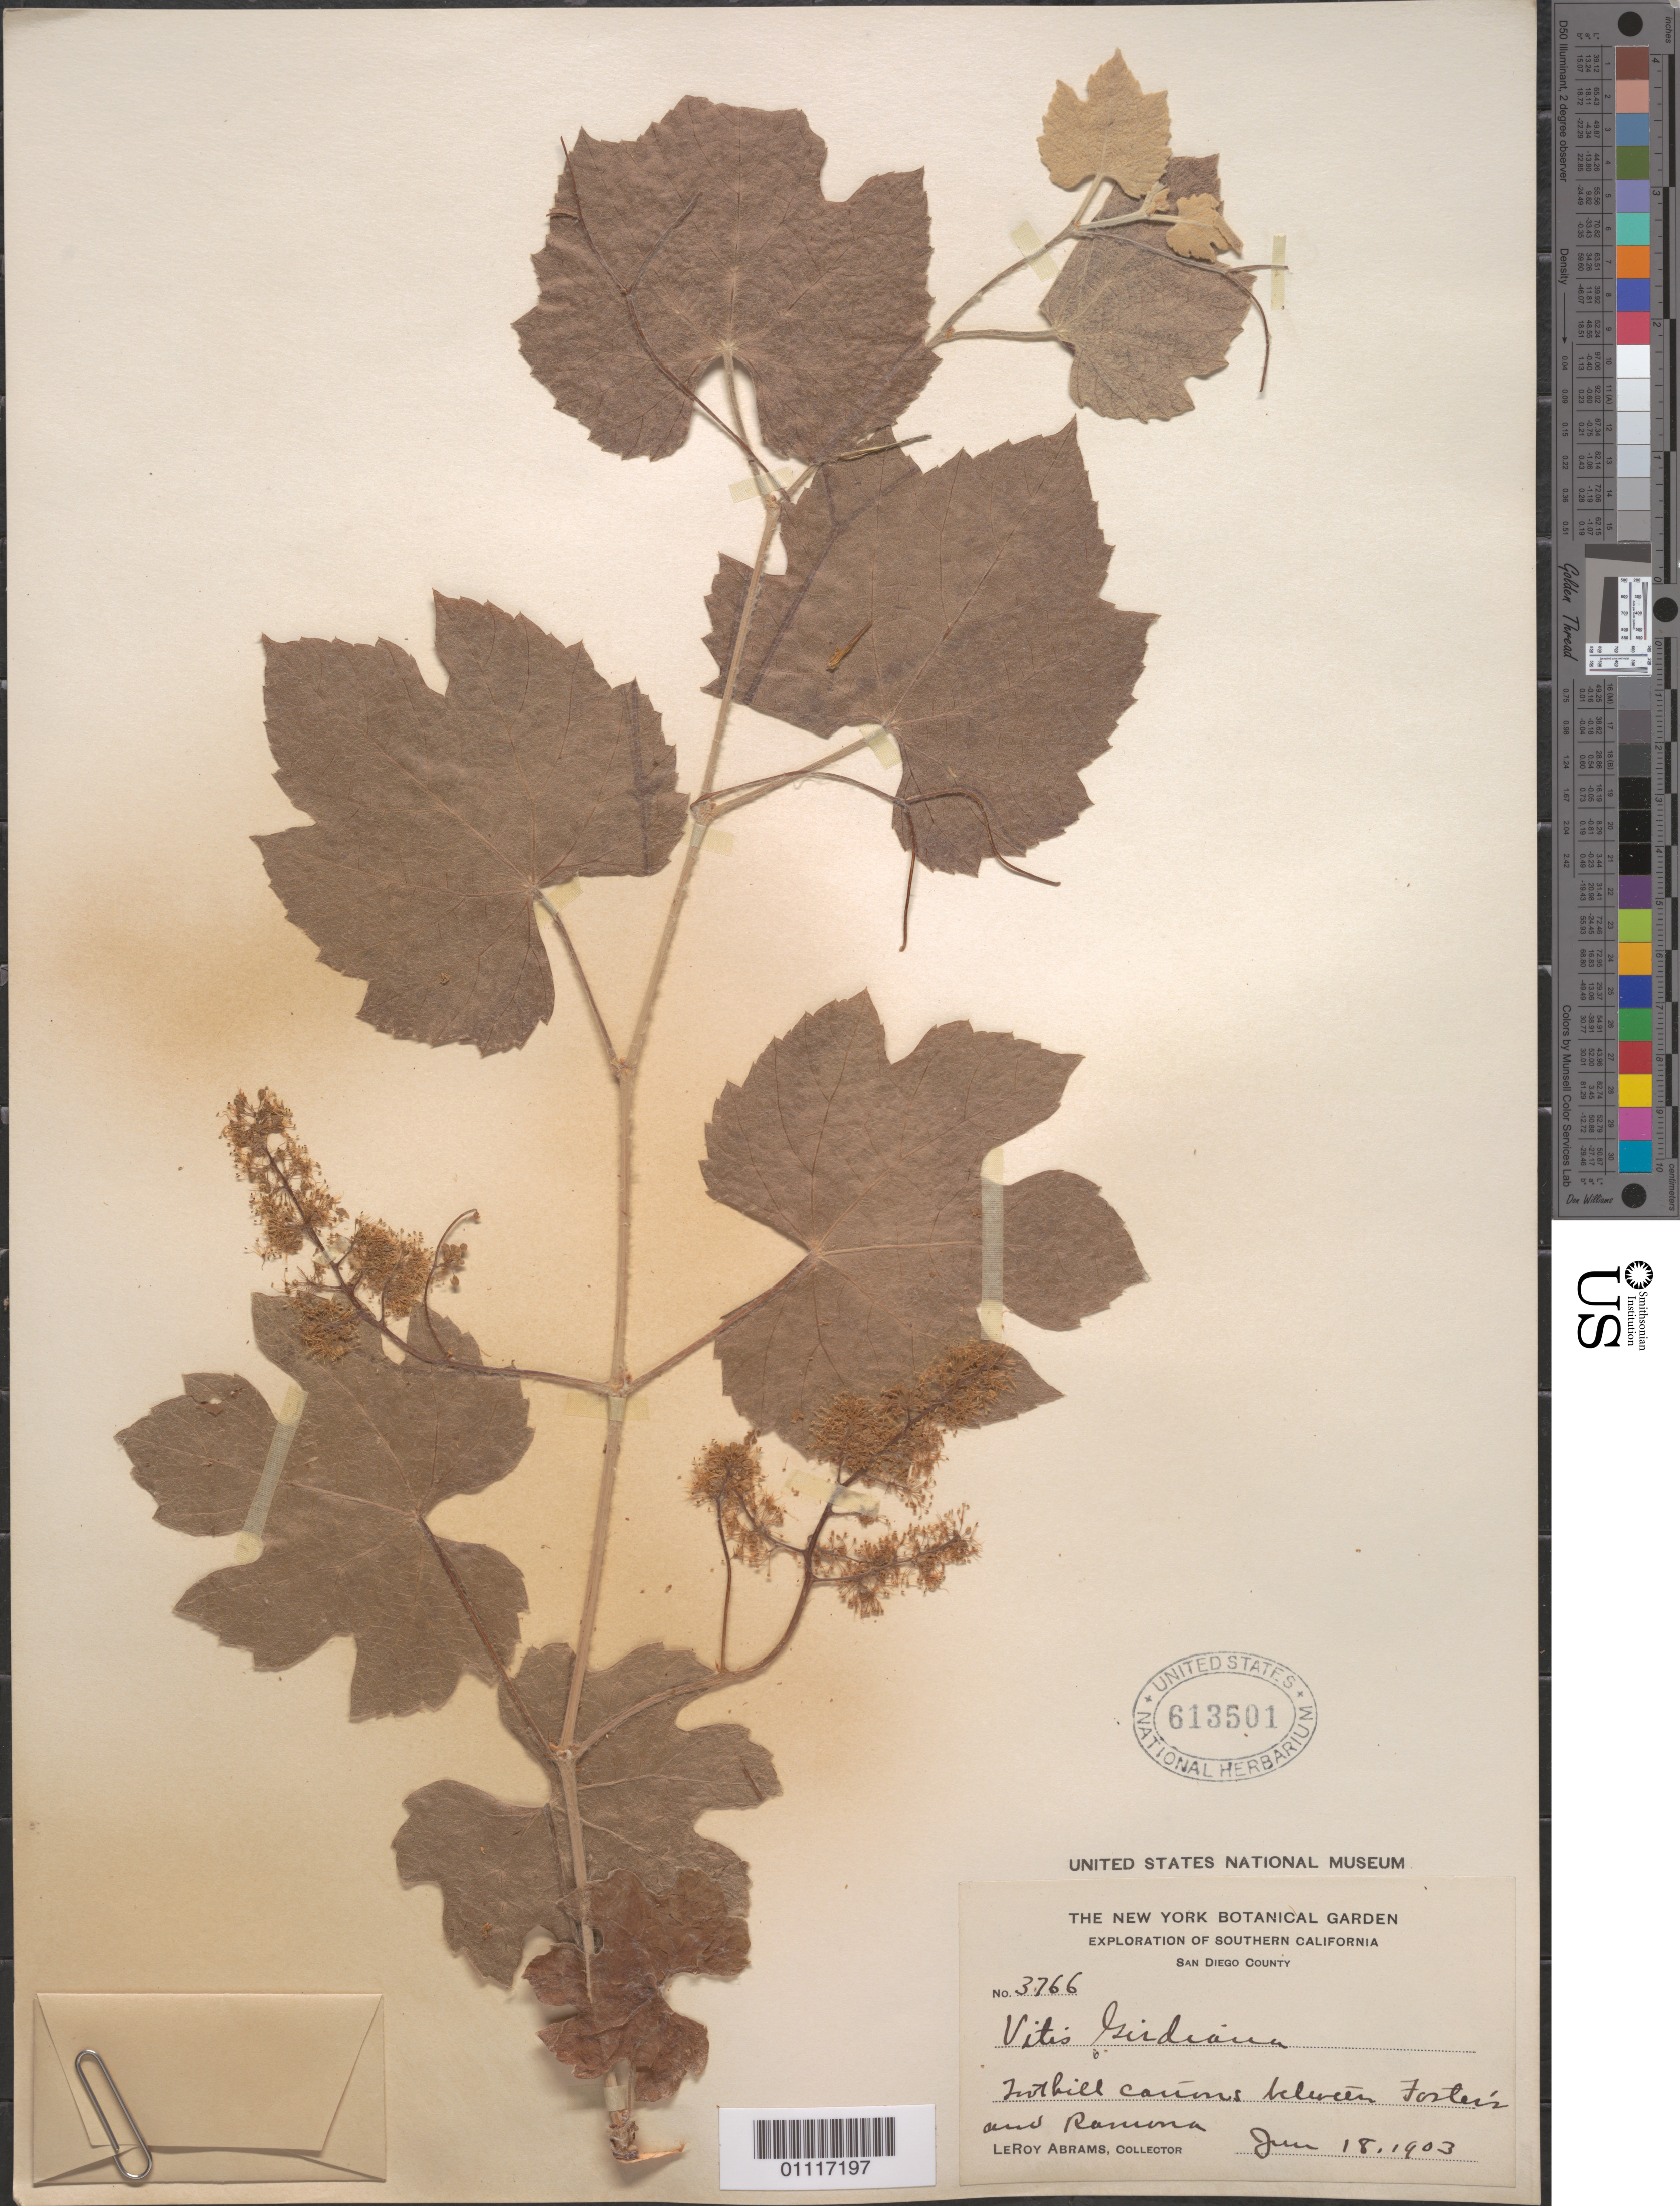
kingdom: Plantae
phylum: Tracheophyta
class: Magnoliopsida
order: Vitales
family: Vitaceae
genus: Vitis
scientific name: Vitis girdiana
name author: Munson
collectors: L. Abrams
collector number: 3766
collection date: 1903-06-18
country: United States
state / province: California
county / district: San Diego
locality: Foot hill Canyons between Foster's and Ramona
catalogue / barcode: US 613501